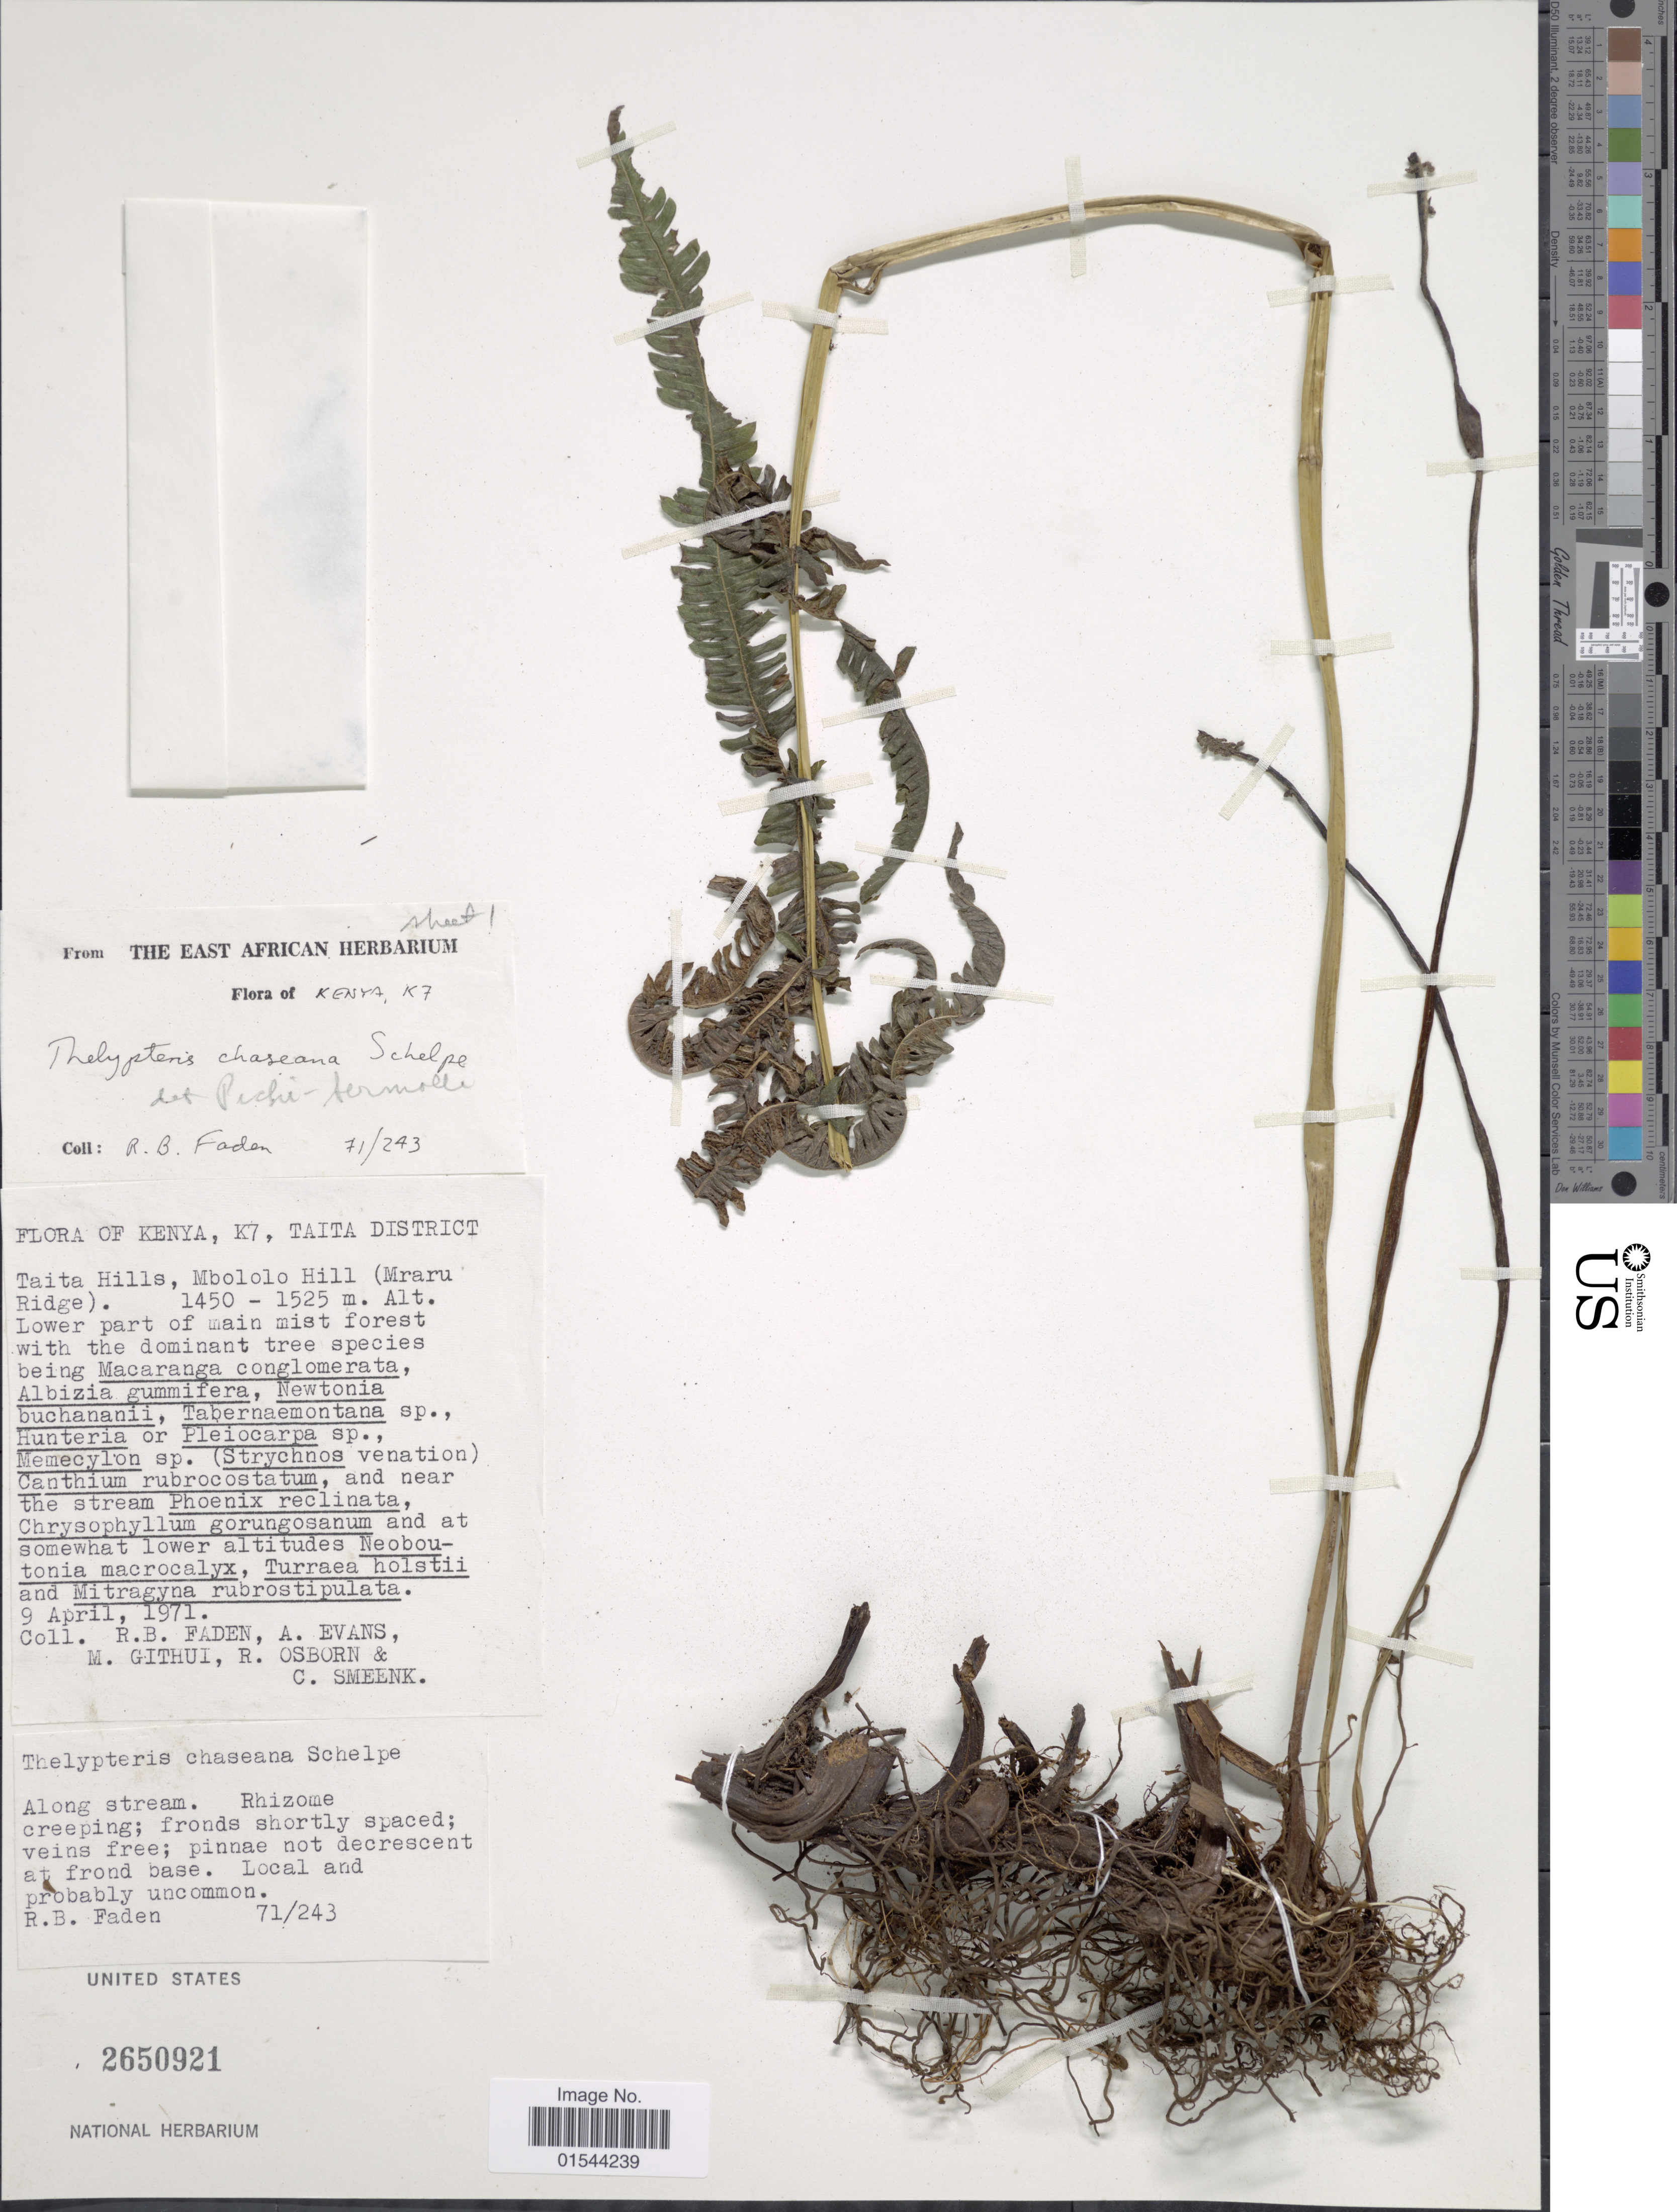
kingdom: Plantae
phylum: Tracheophyta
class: Polypodiopsida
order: Polypodiales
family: Thelypteridaceae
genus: Christella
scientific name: Christella chaseana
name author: (Schelpe) Holttum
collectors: R. B. Faden, A. Evans, M. Githui, R. Osborn & C. Smeenk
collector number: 71/243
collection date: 1971-04-09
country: Kenya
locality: K7, Taita District, Taita Hills, Mbololo Hill (Mraru Ridge)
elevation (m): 1450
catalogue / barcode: US 2650921